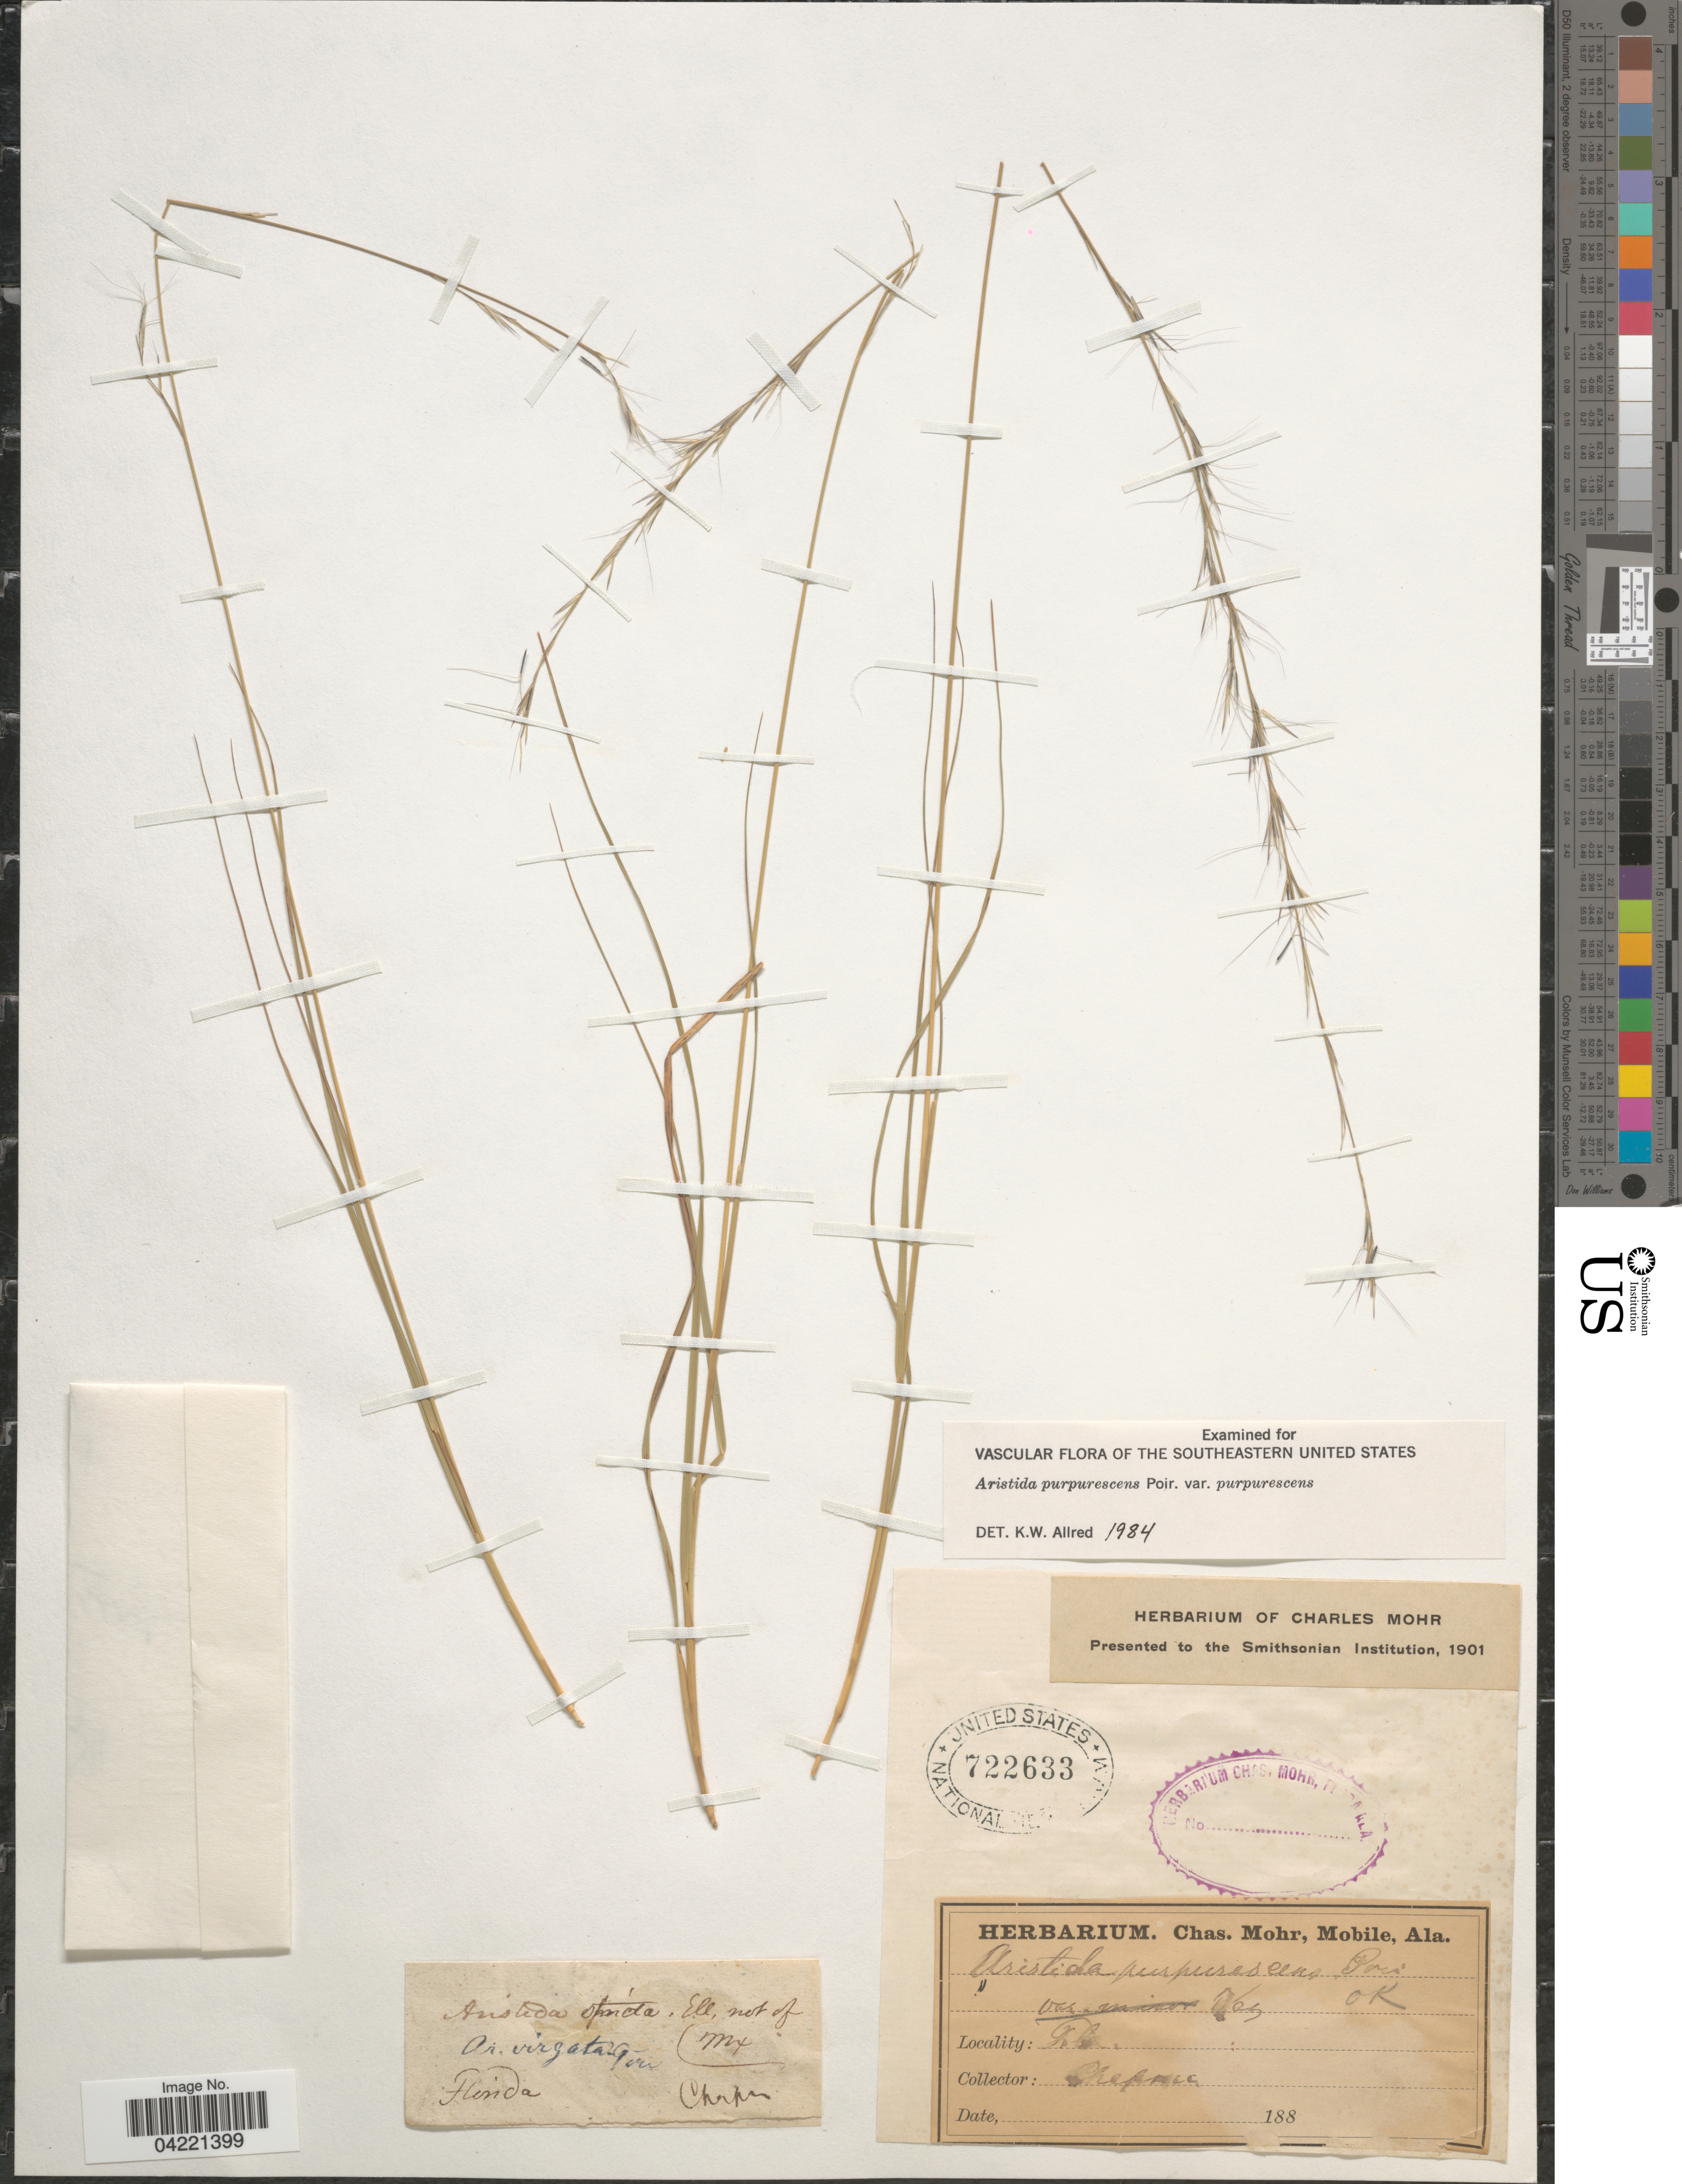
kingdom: Plantae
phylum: Tracheophyta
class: Liliopsida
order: Poales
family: Poaceae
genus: Aristida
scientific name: Aristida purpurascens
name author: Poir.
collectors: A. Chapman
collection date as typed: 188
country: United States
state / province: Florida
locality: G.La.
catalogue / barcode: US 722633